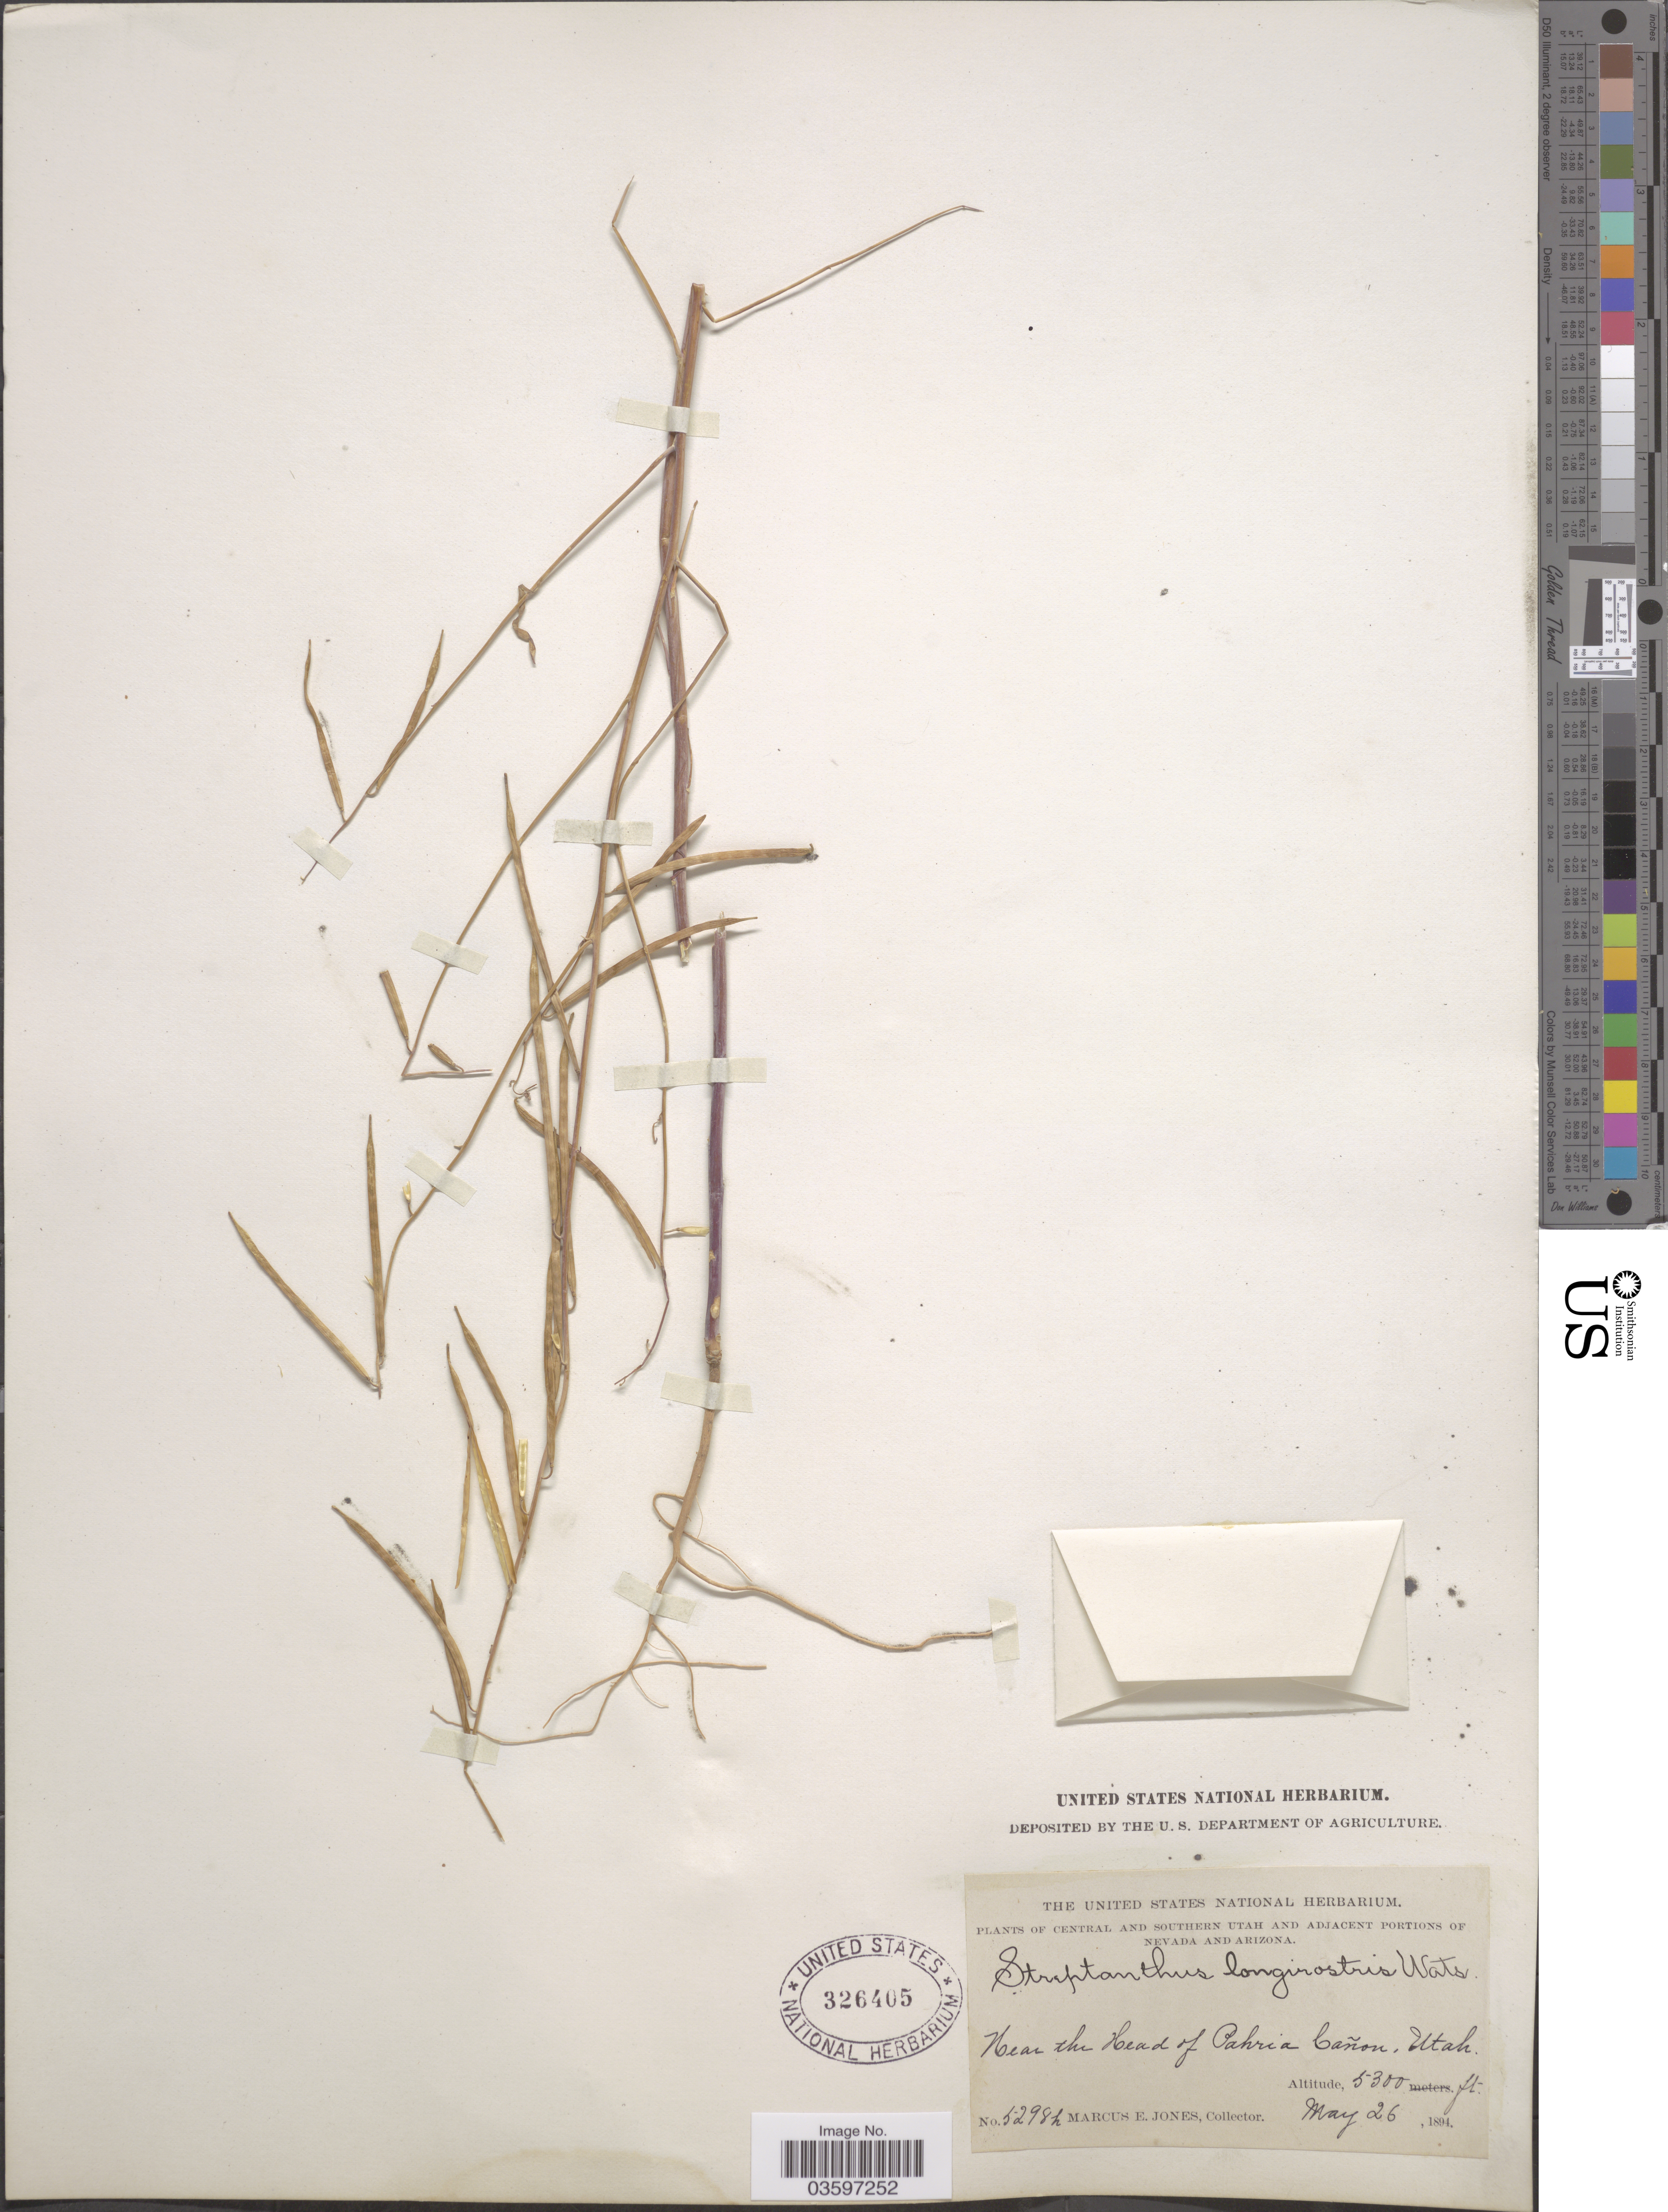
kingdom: Plantae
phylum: Tracheophyta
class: Magnoliopsida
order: Brassicales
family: Brassicaceae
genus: Streptanthella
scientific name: Streptanthella longirostris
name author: (S. Watson) Rydb.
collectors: M. E. Jones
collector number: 5298z*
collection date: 1894-05-26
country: United States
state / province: Utah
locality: Central and southern Utah. Near the Head of Pahria Cañon.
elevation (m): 1615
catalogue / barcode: US 326405